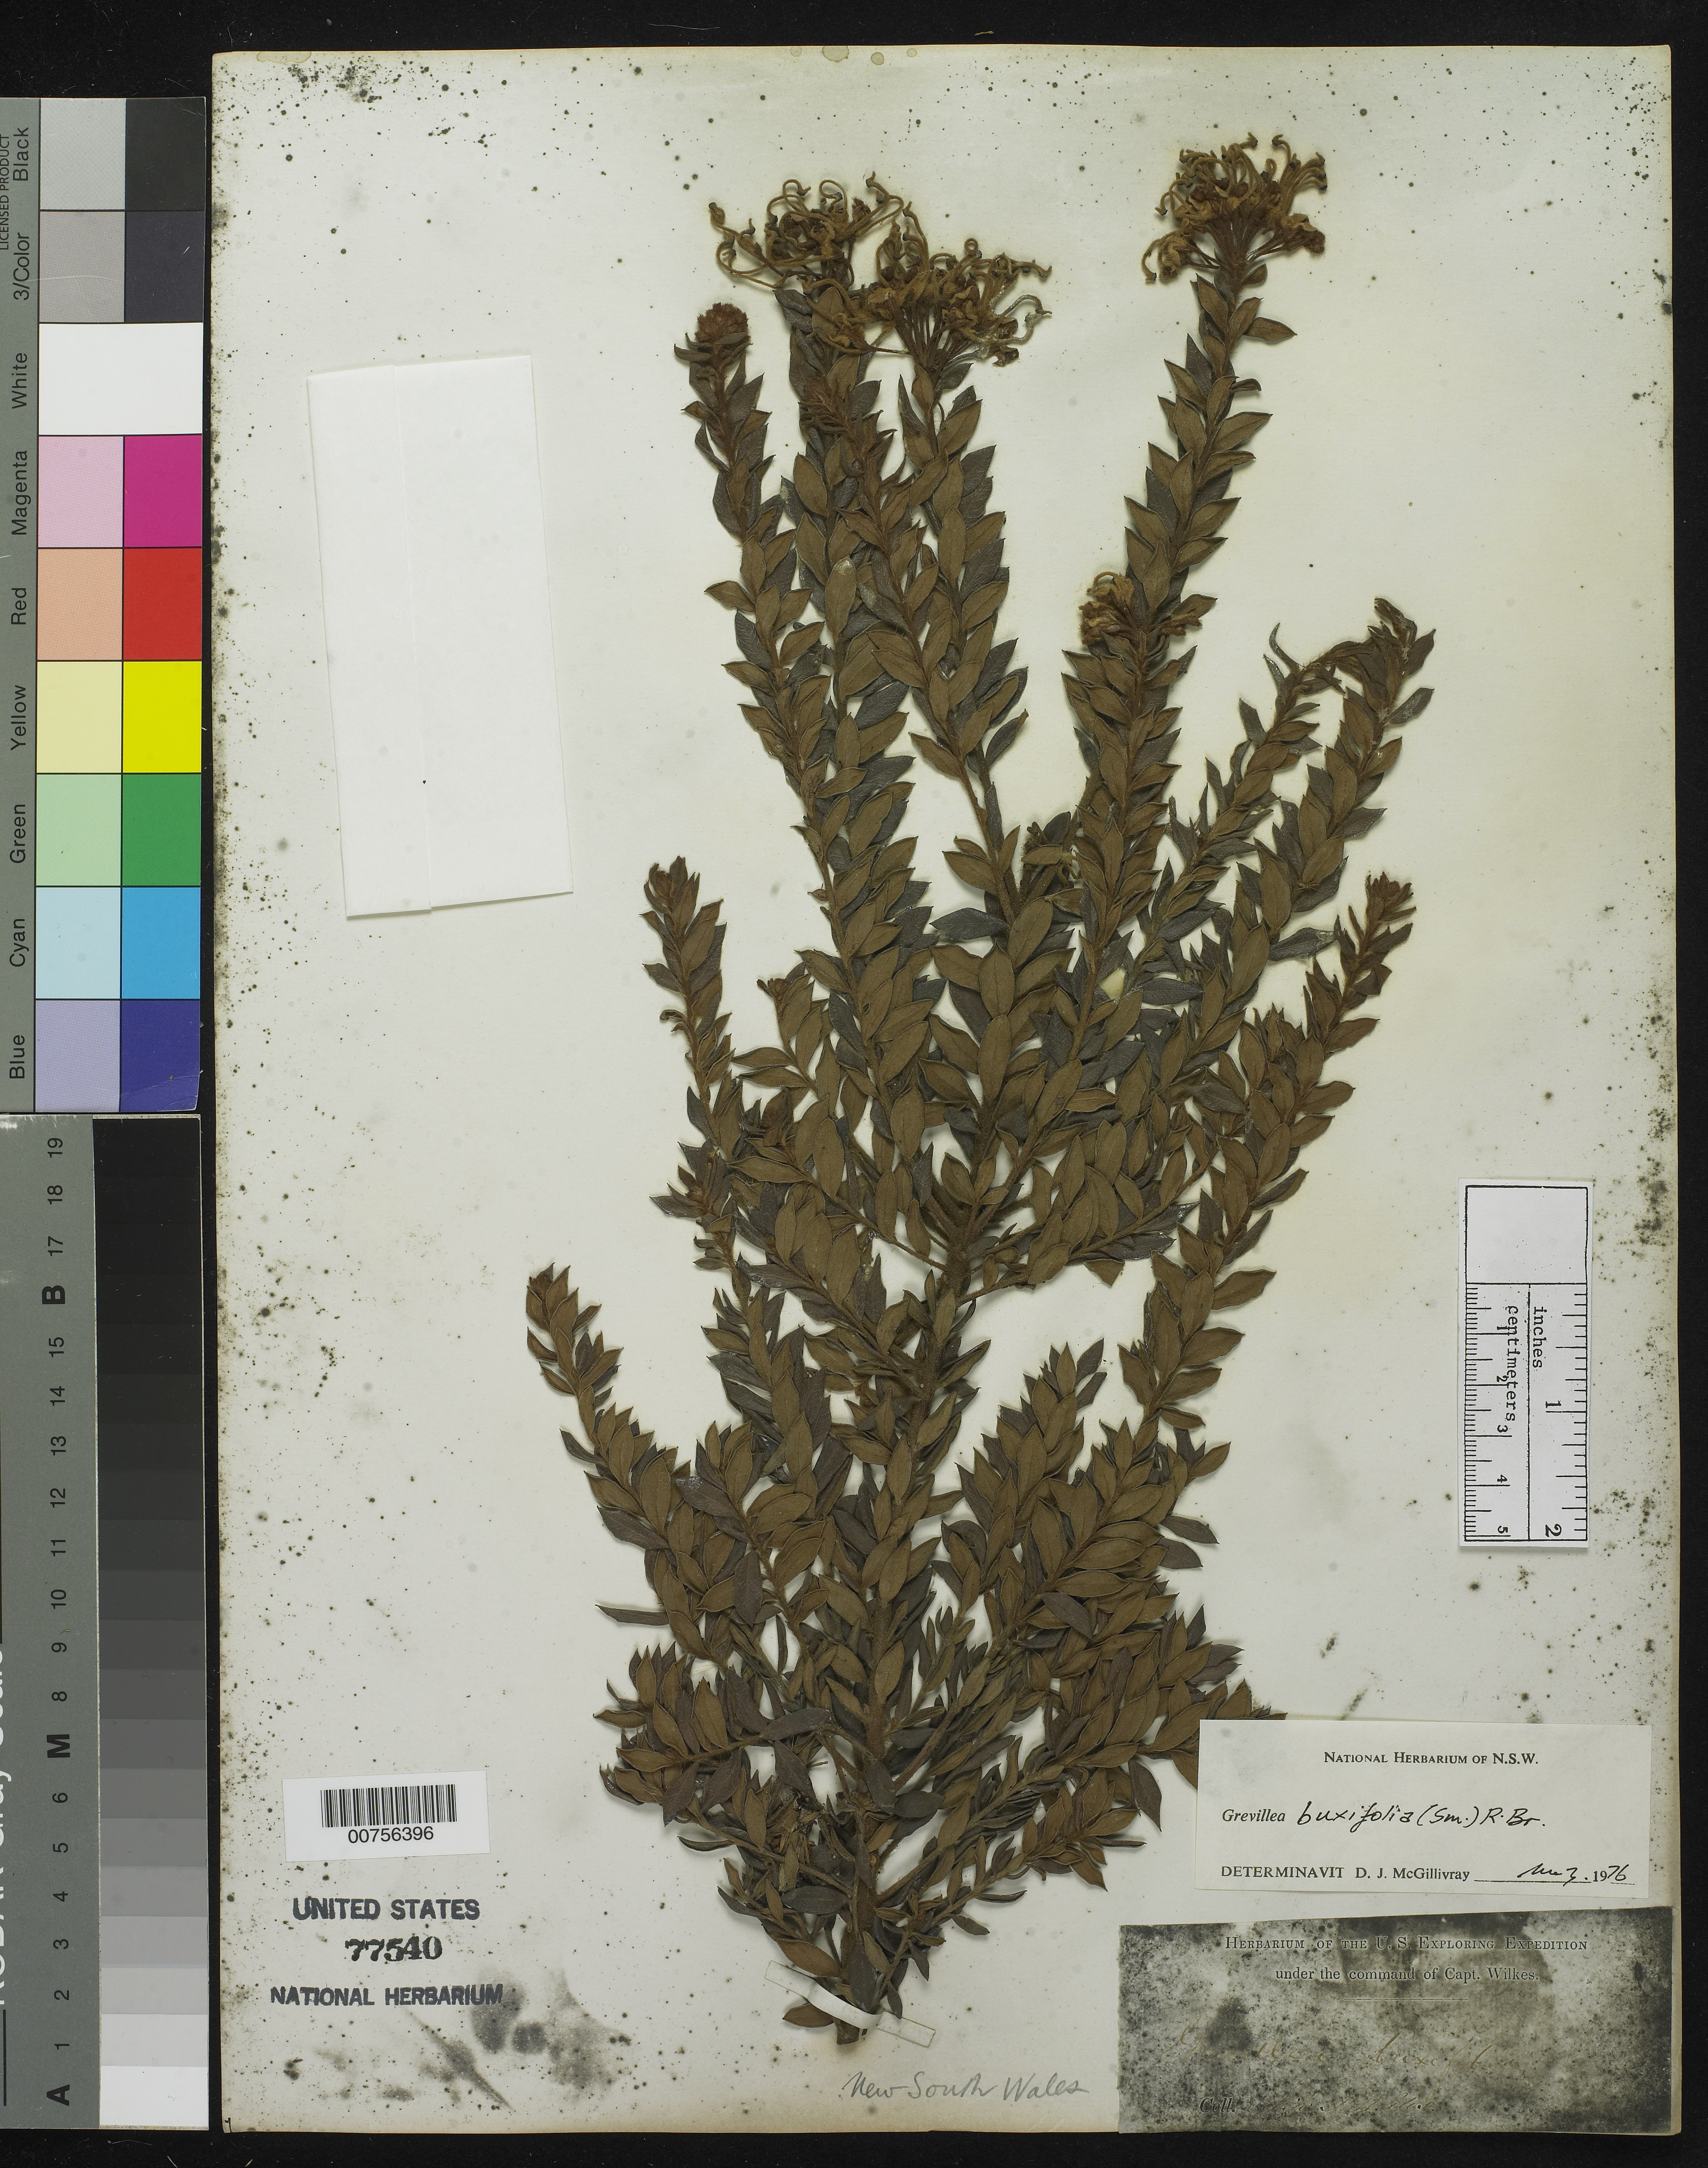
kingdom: Plantae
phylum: Tracheophyta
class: Magnoliopsida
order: Proteales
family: Proteaceae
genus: Grevillea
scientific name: Grevillea buxifolia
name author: R. Br.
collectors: Wilkes Explor. Exped.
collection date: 1838/1842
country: Australia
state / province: New South Wales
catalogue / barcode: US 77540